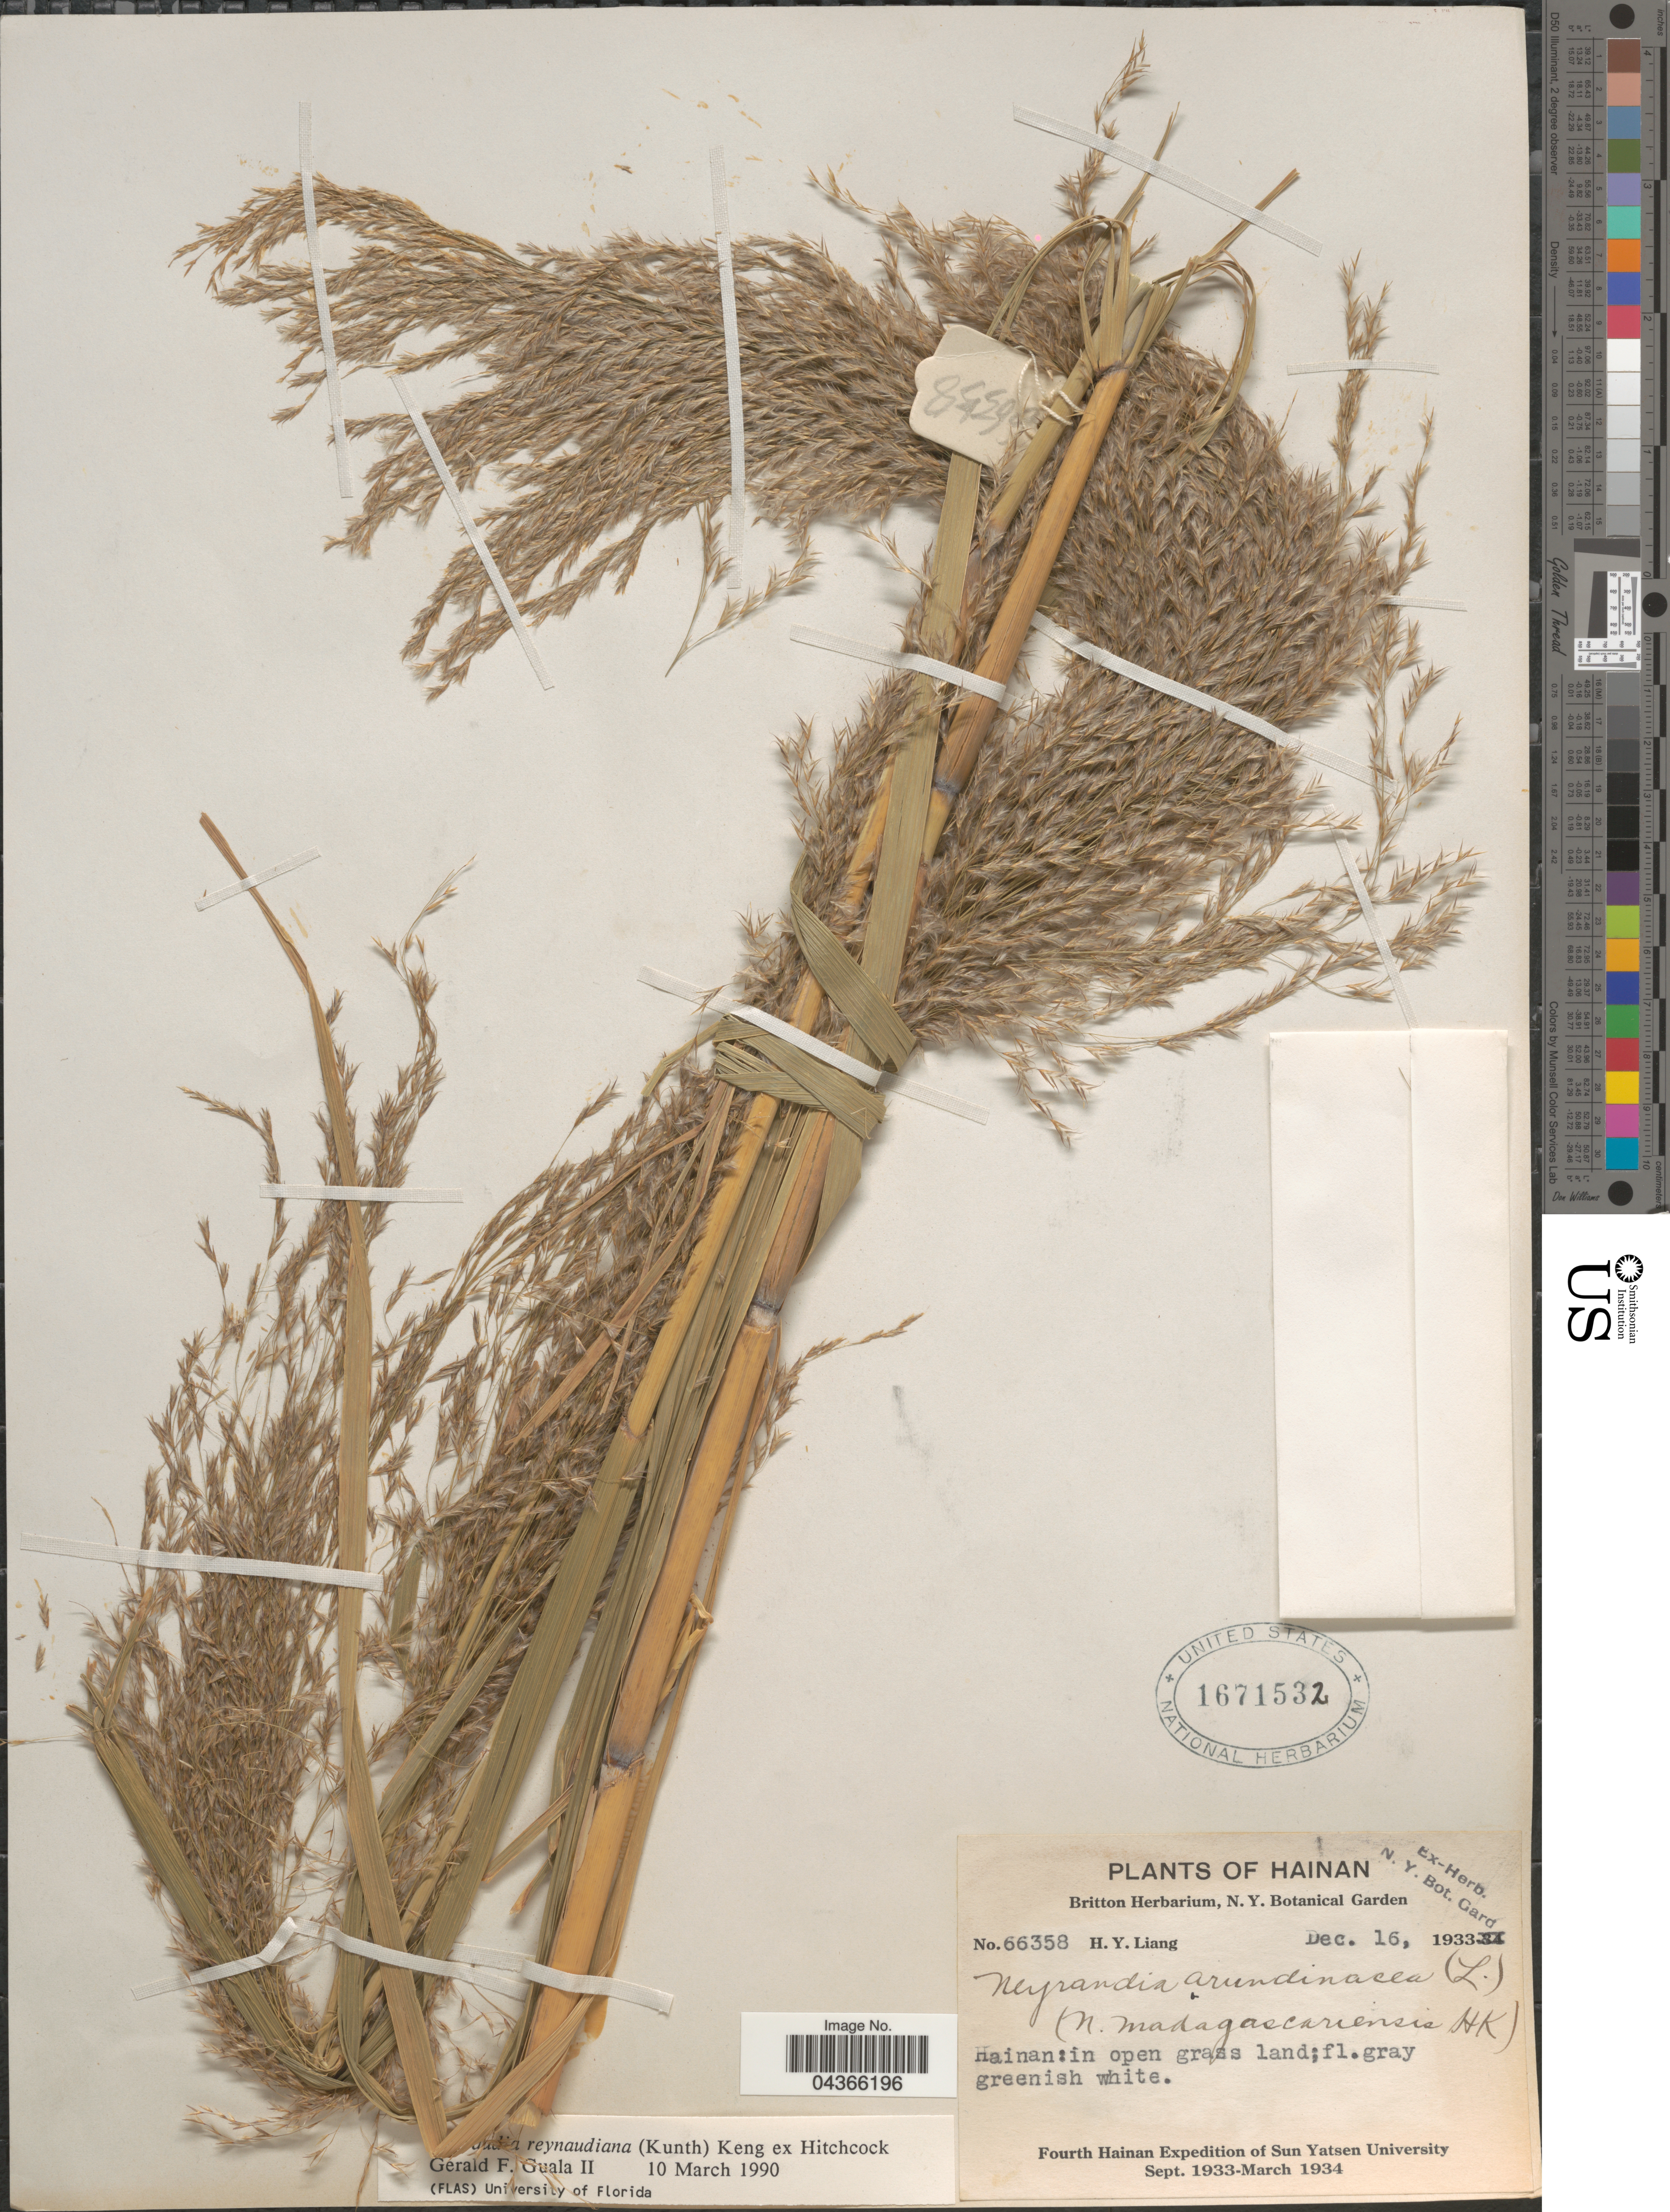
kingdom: Plantae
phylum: Tracheophyta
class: Liliopsida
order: Poales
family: Poaceae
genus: Neyraudia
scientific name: Neyraudia reynaudiana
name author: (Kunth) Keng ex Hitchc.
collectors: H. Y. Liang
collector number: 66358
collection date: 1933-12-16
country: China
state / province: Hainan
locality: Fourth Hainan Expedition of Sun Yatsen University Sept. 1933-March 1934.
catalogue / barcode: US 1671532